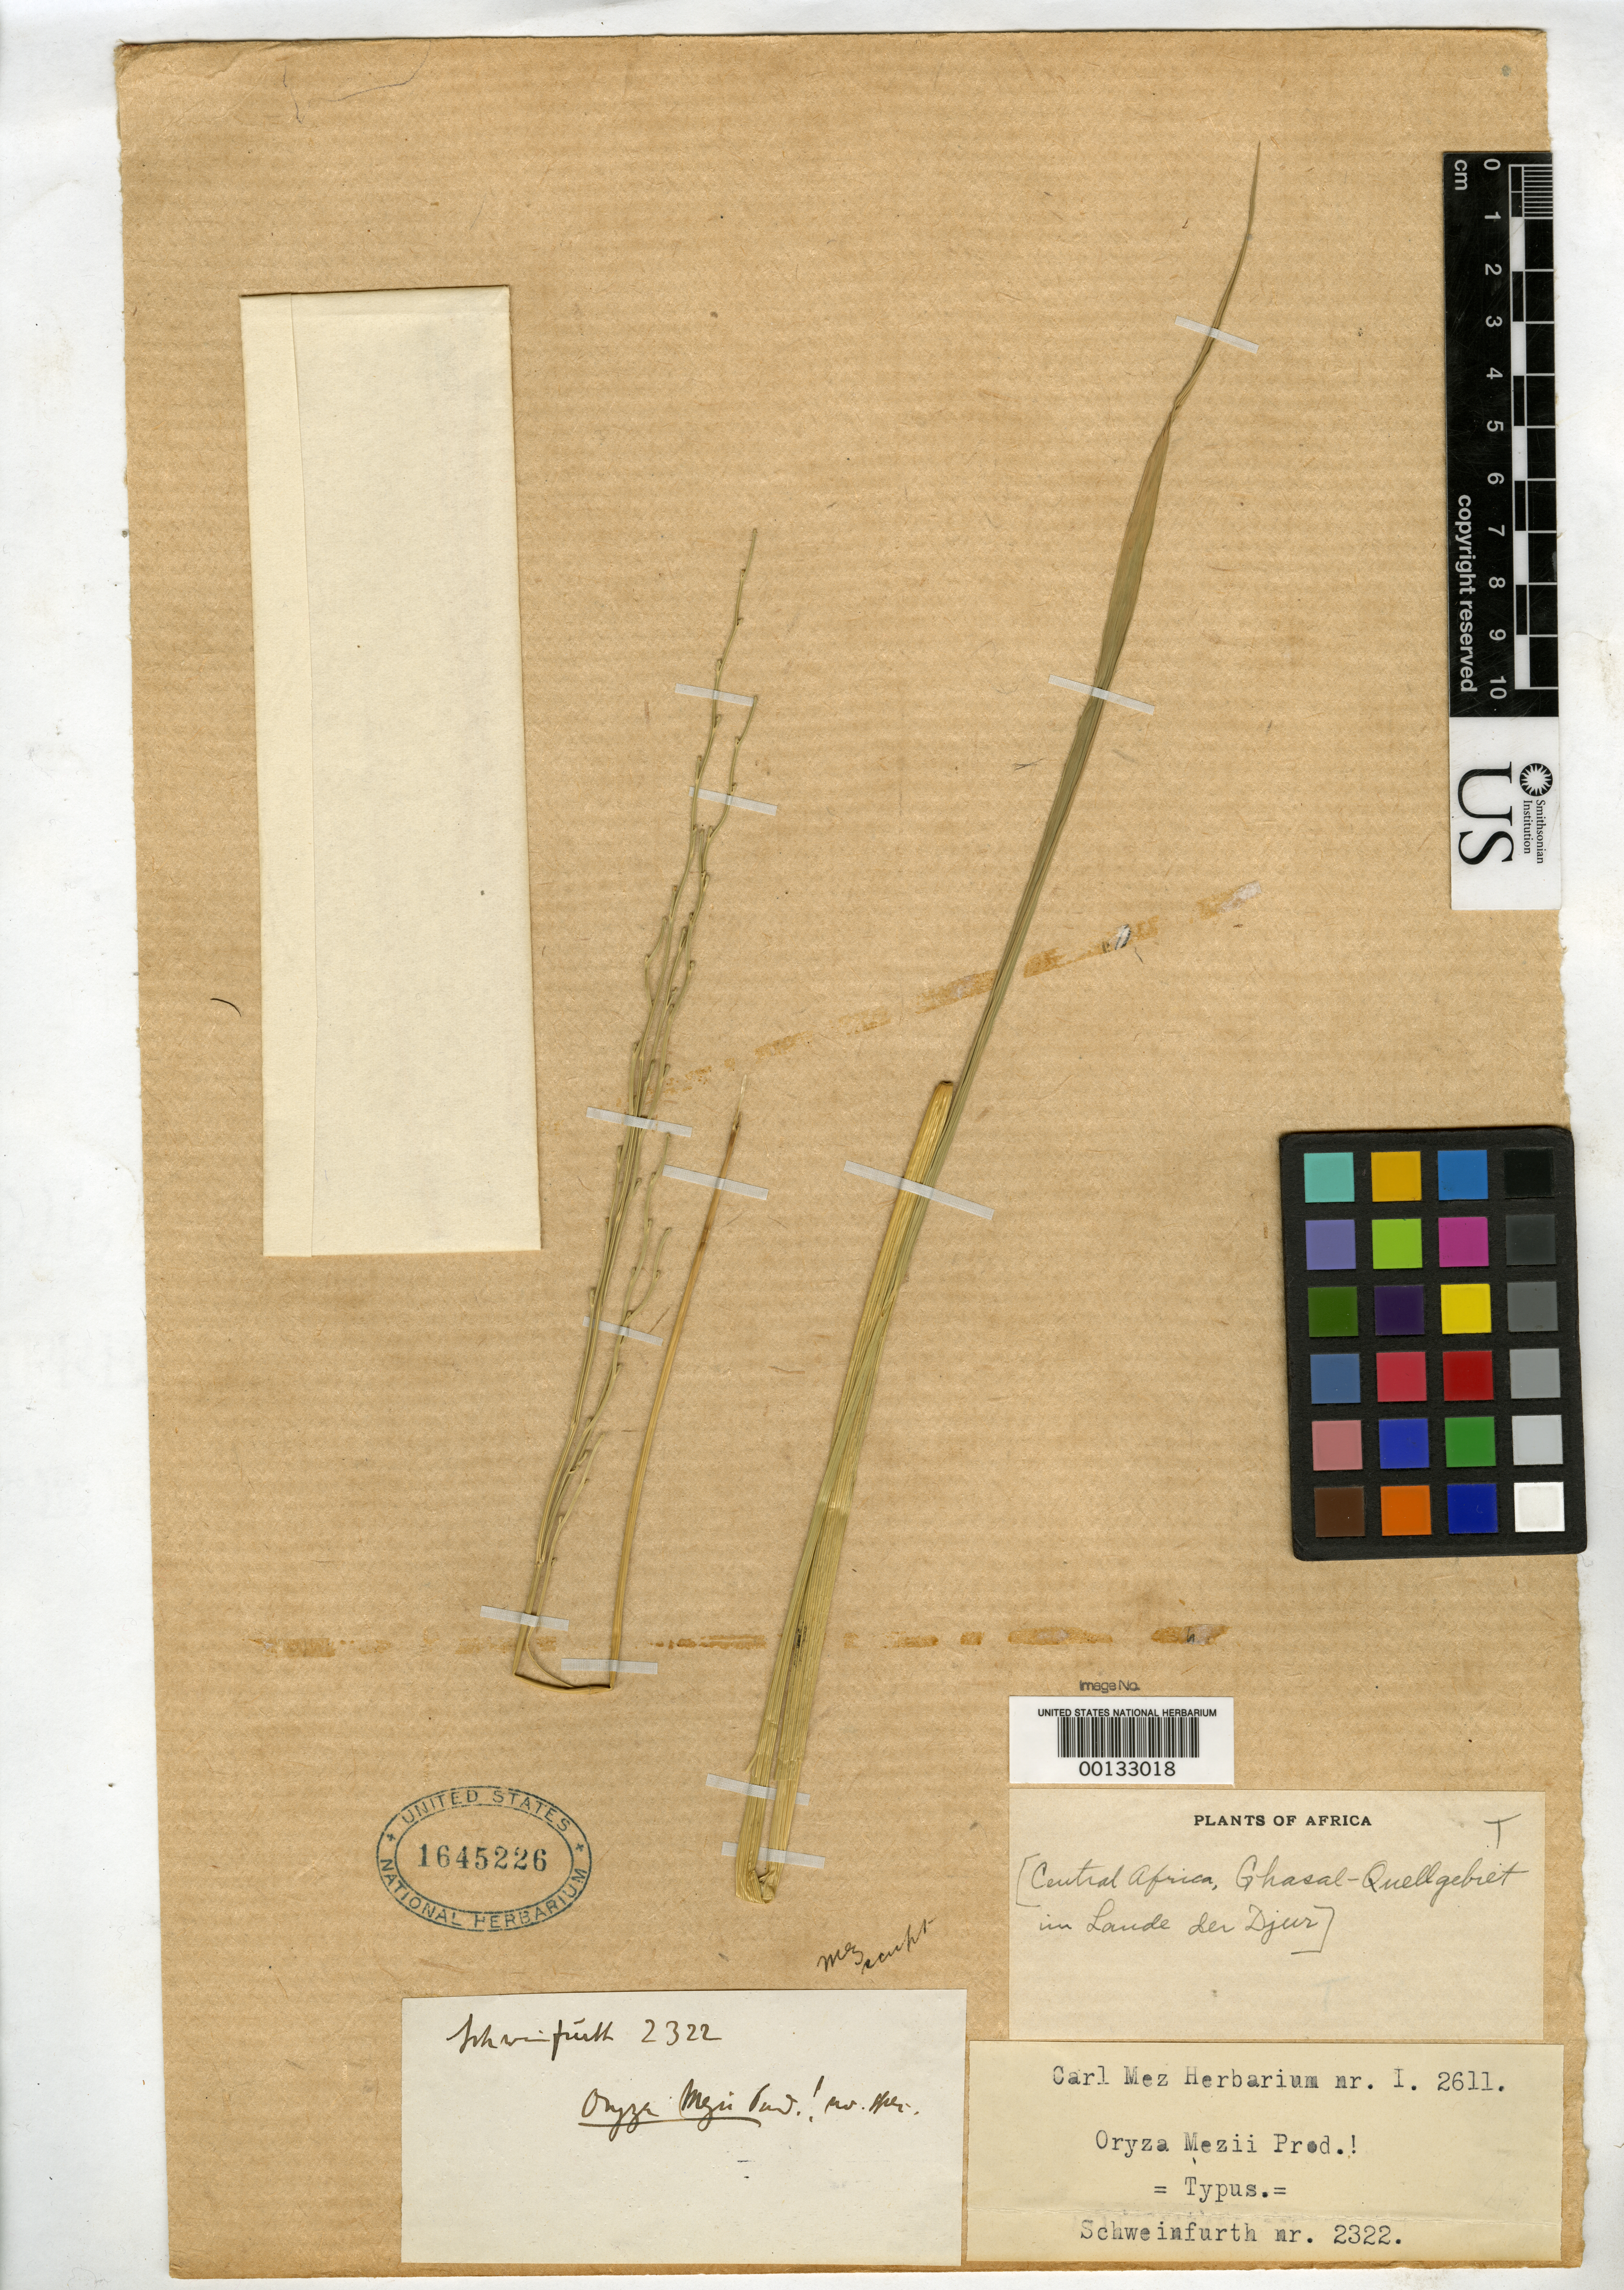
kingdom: Plantae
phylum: Tracheophyta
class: Liliopsida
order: Poales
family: Poaceae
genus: Oryza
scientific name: Oryza mezii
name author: Prod. in Mez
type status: Type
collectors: G. A. Schweinfurth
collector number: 2322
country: Sudan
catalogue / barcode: US 1645226